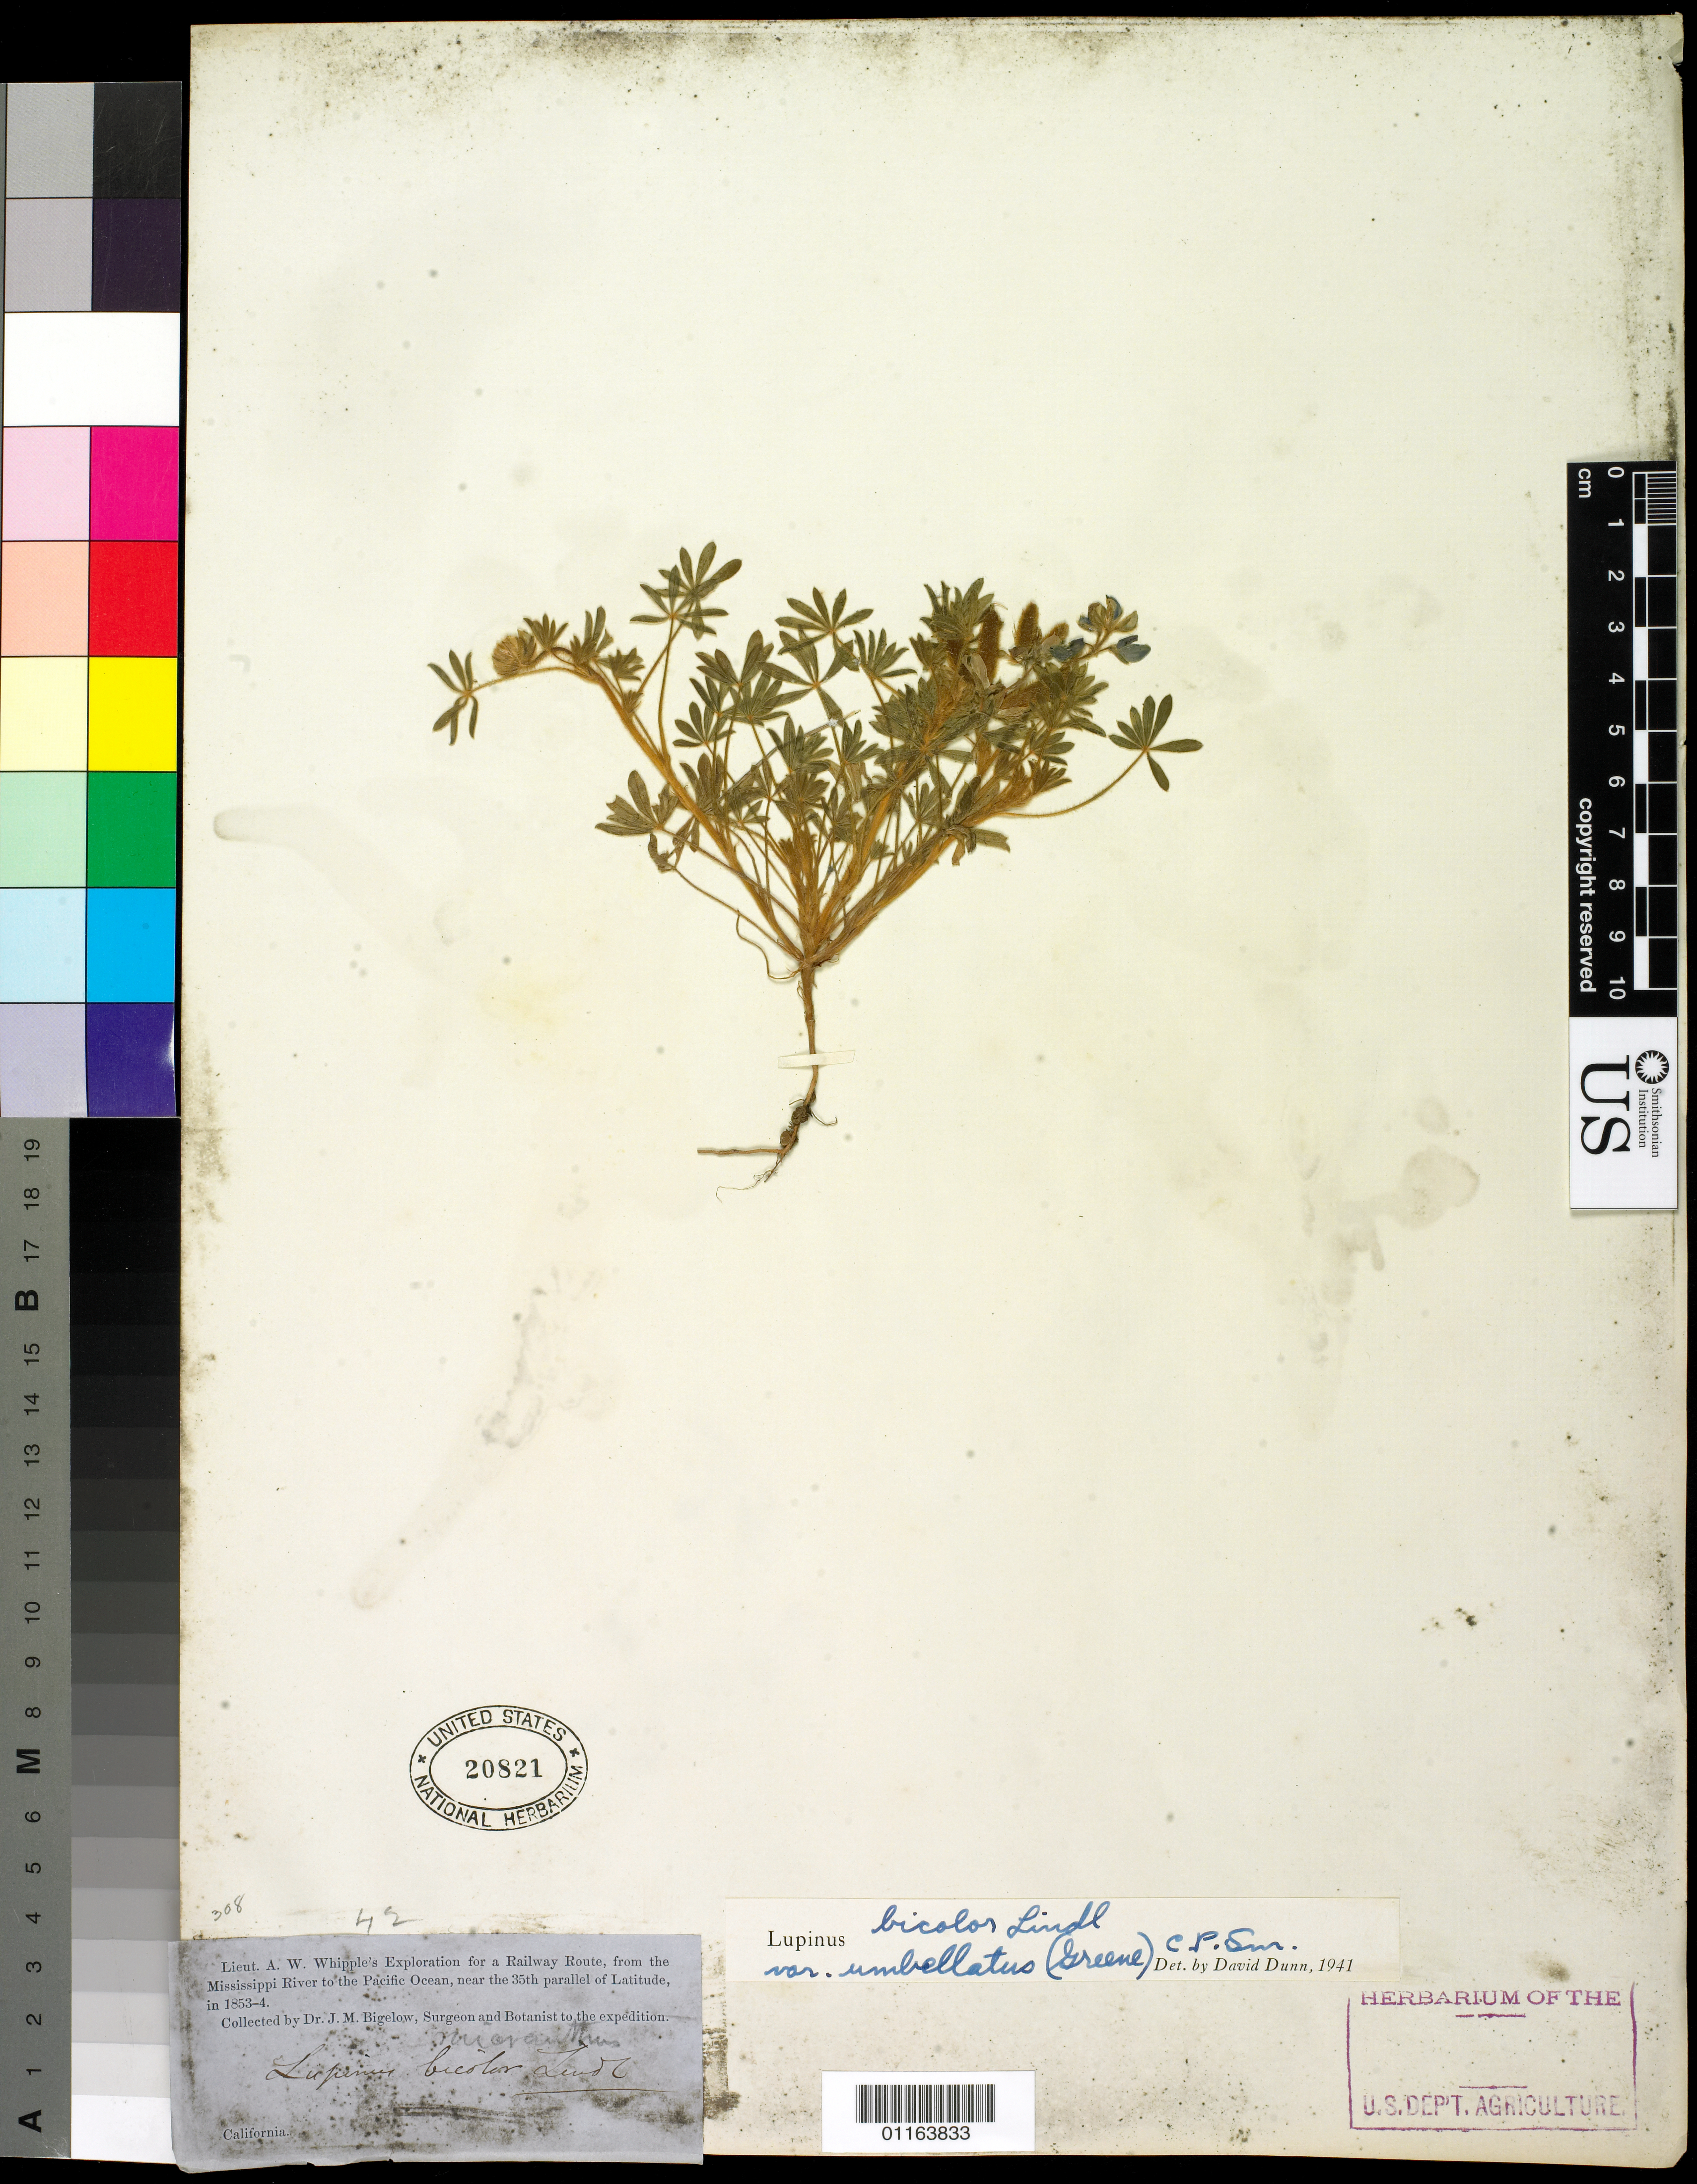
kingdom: Plantae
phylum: Tracheophyta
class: Magnoliopsida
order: Fabales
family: Fabaceae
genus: Lupinus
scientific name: Lupinus bicolor var. umbellatus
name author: (Greene) C.P. Sm.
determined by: Dunn, D.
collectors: J. M. Bigelow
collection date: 1853/1854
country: United States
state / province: California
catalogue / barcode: US 20821